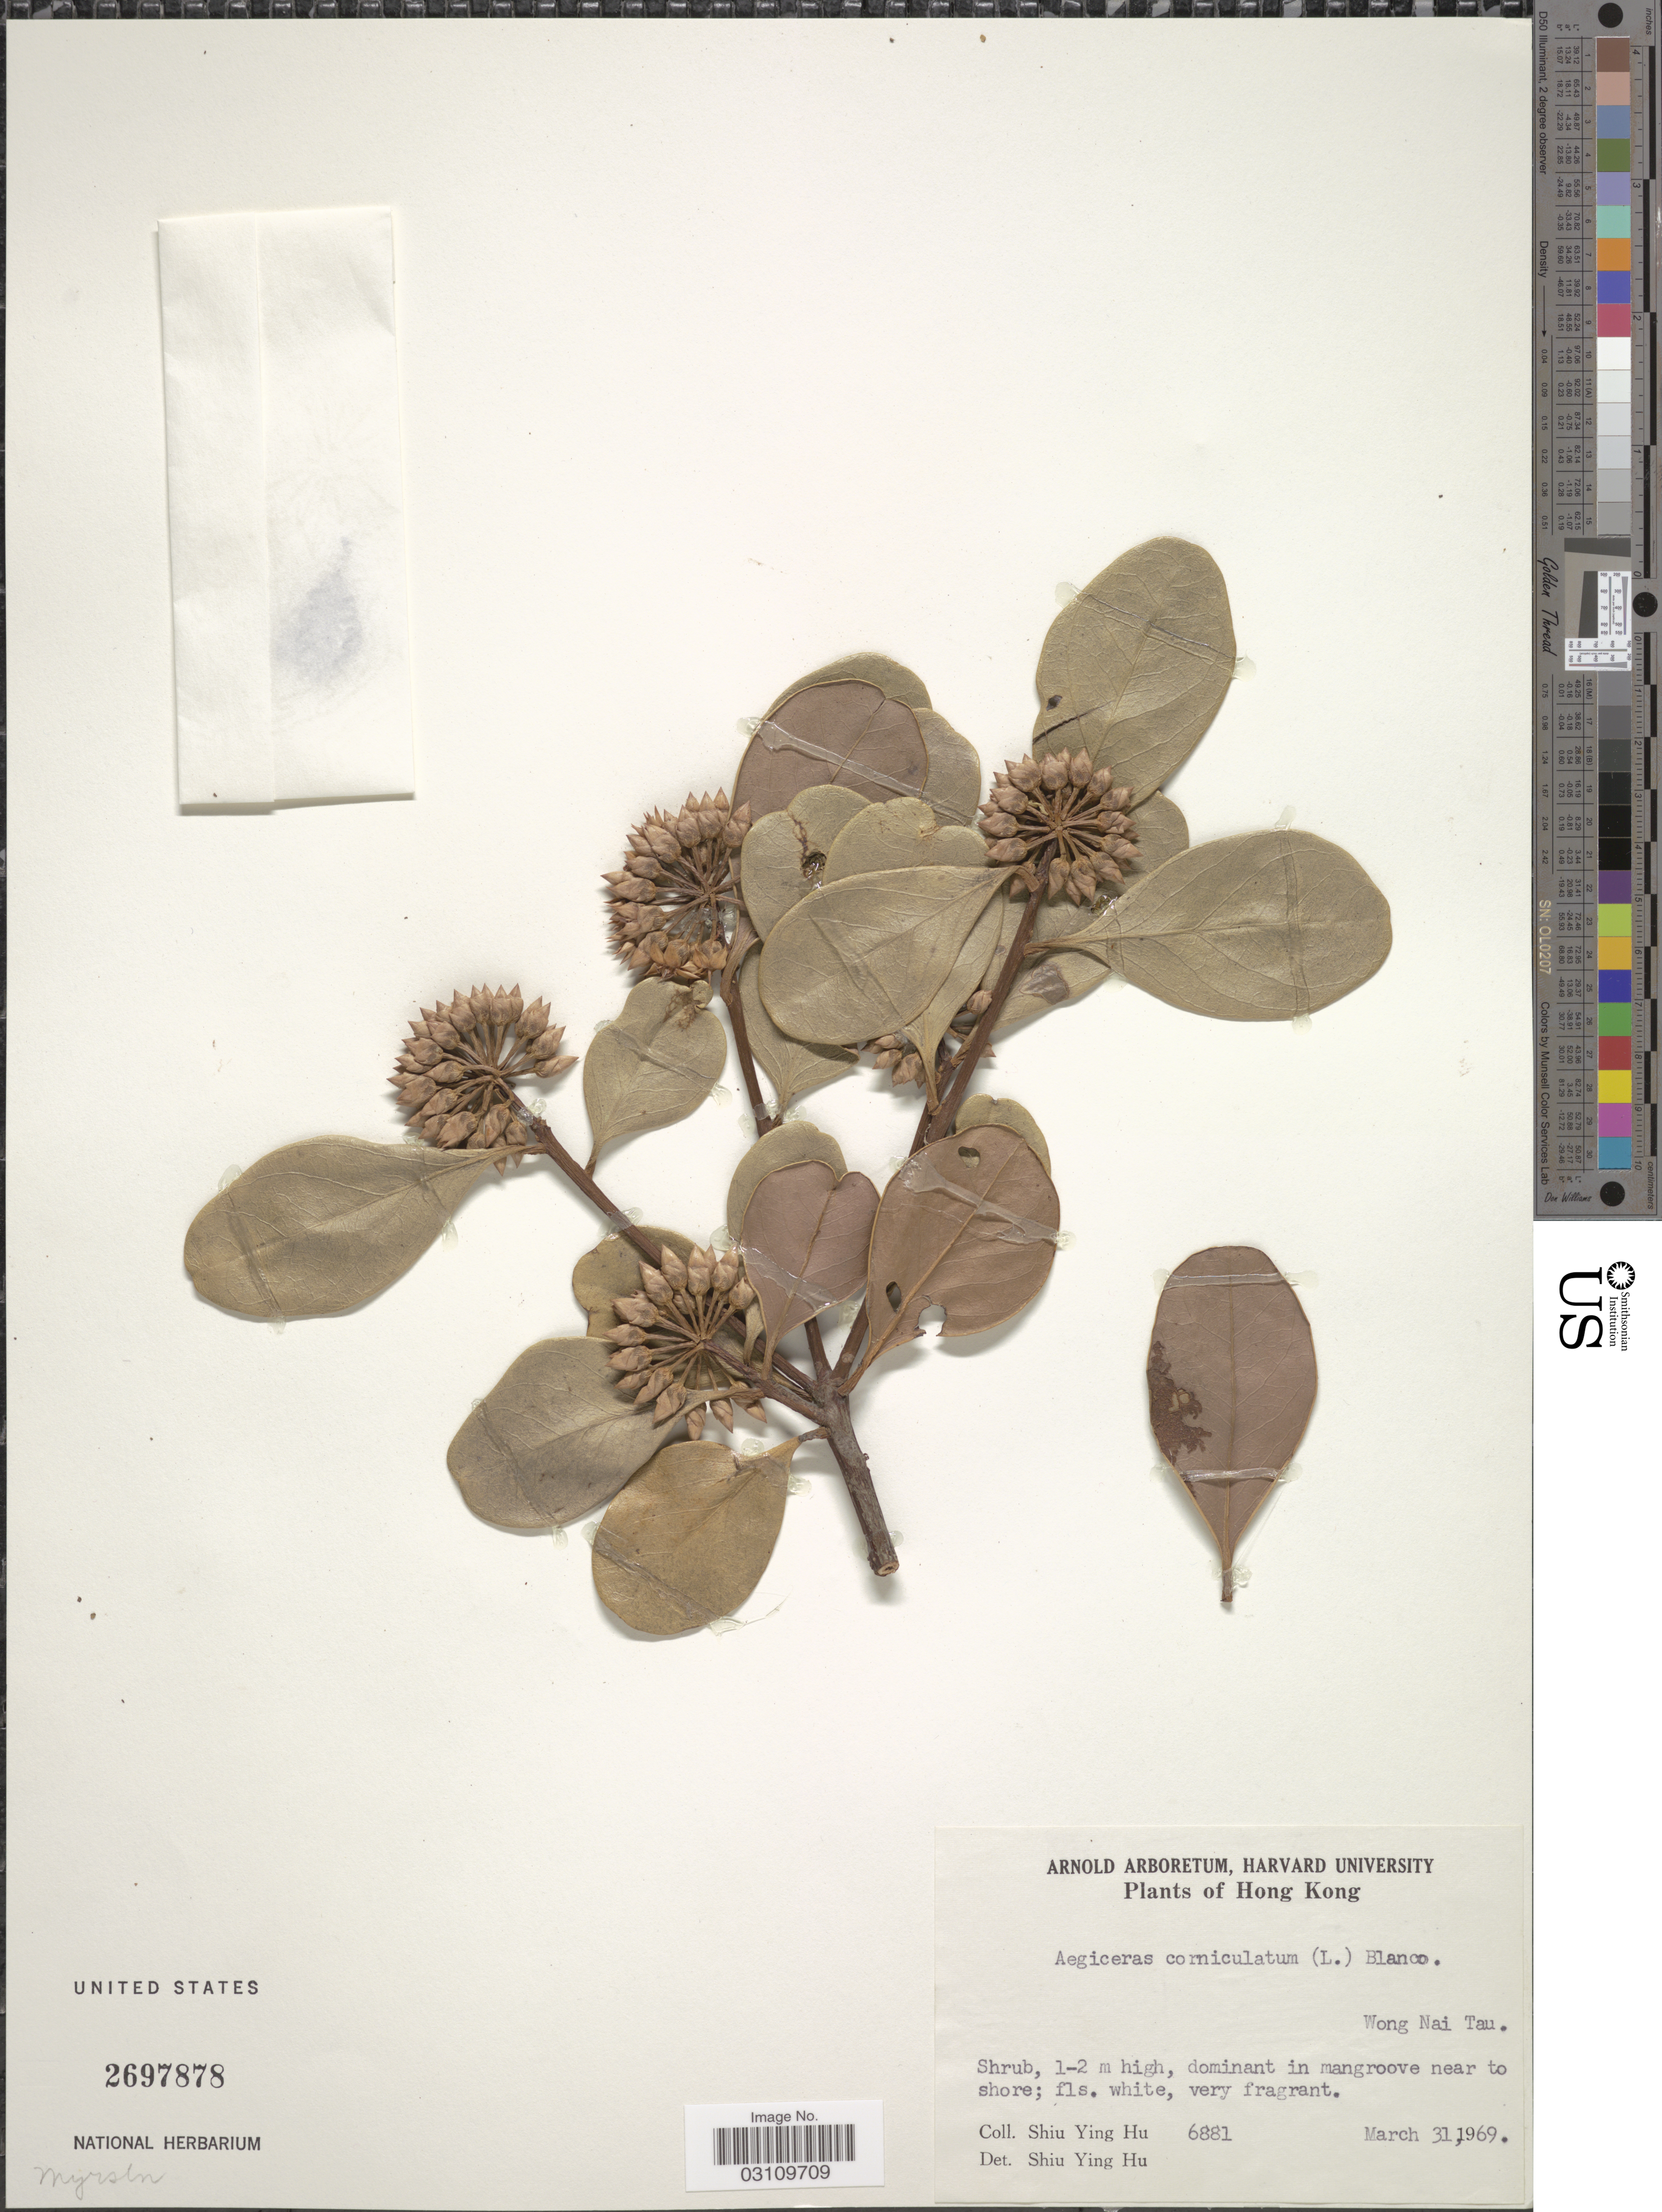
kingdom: Plantae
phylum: Tracheophyta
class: Magnoliopsida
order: Ericales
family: Primulaceae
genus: Aegiceras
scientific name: Aegiceras corniculatum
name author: (L.) Blanco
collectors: S. Y. Hu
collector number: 6881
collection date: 1969-03-31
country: China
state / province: Hong Kong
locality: Wong Nai Tau.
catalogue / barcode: US 2697878